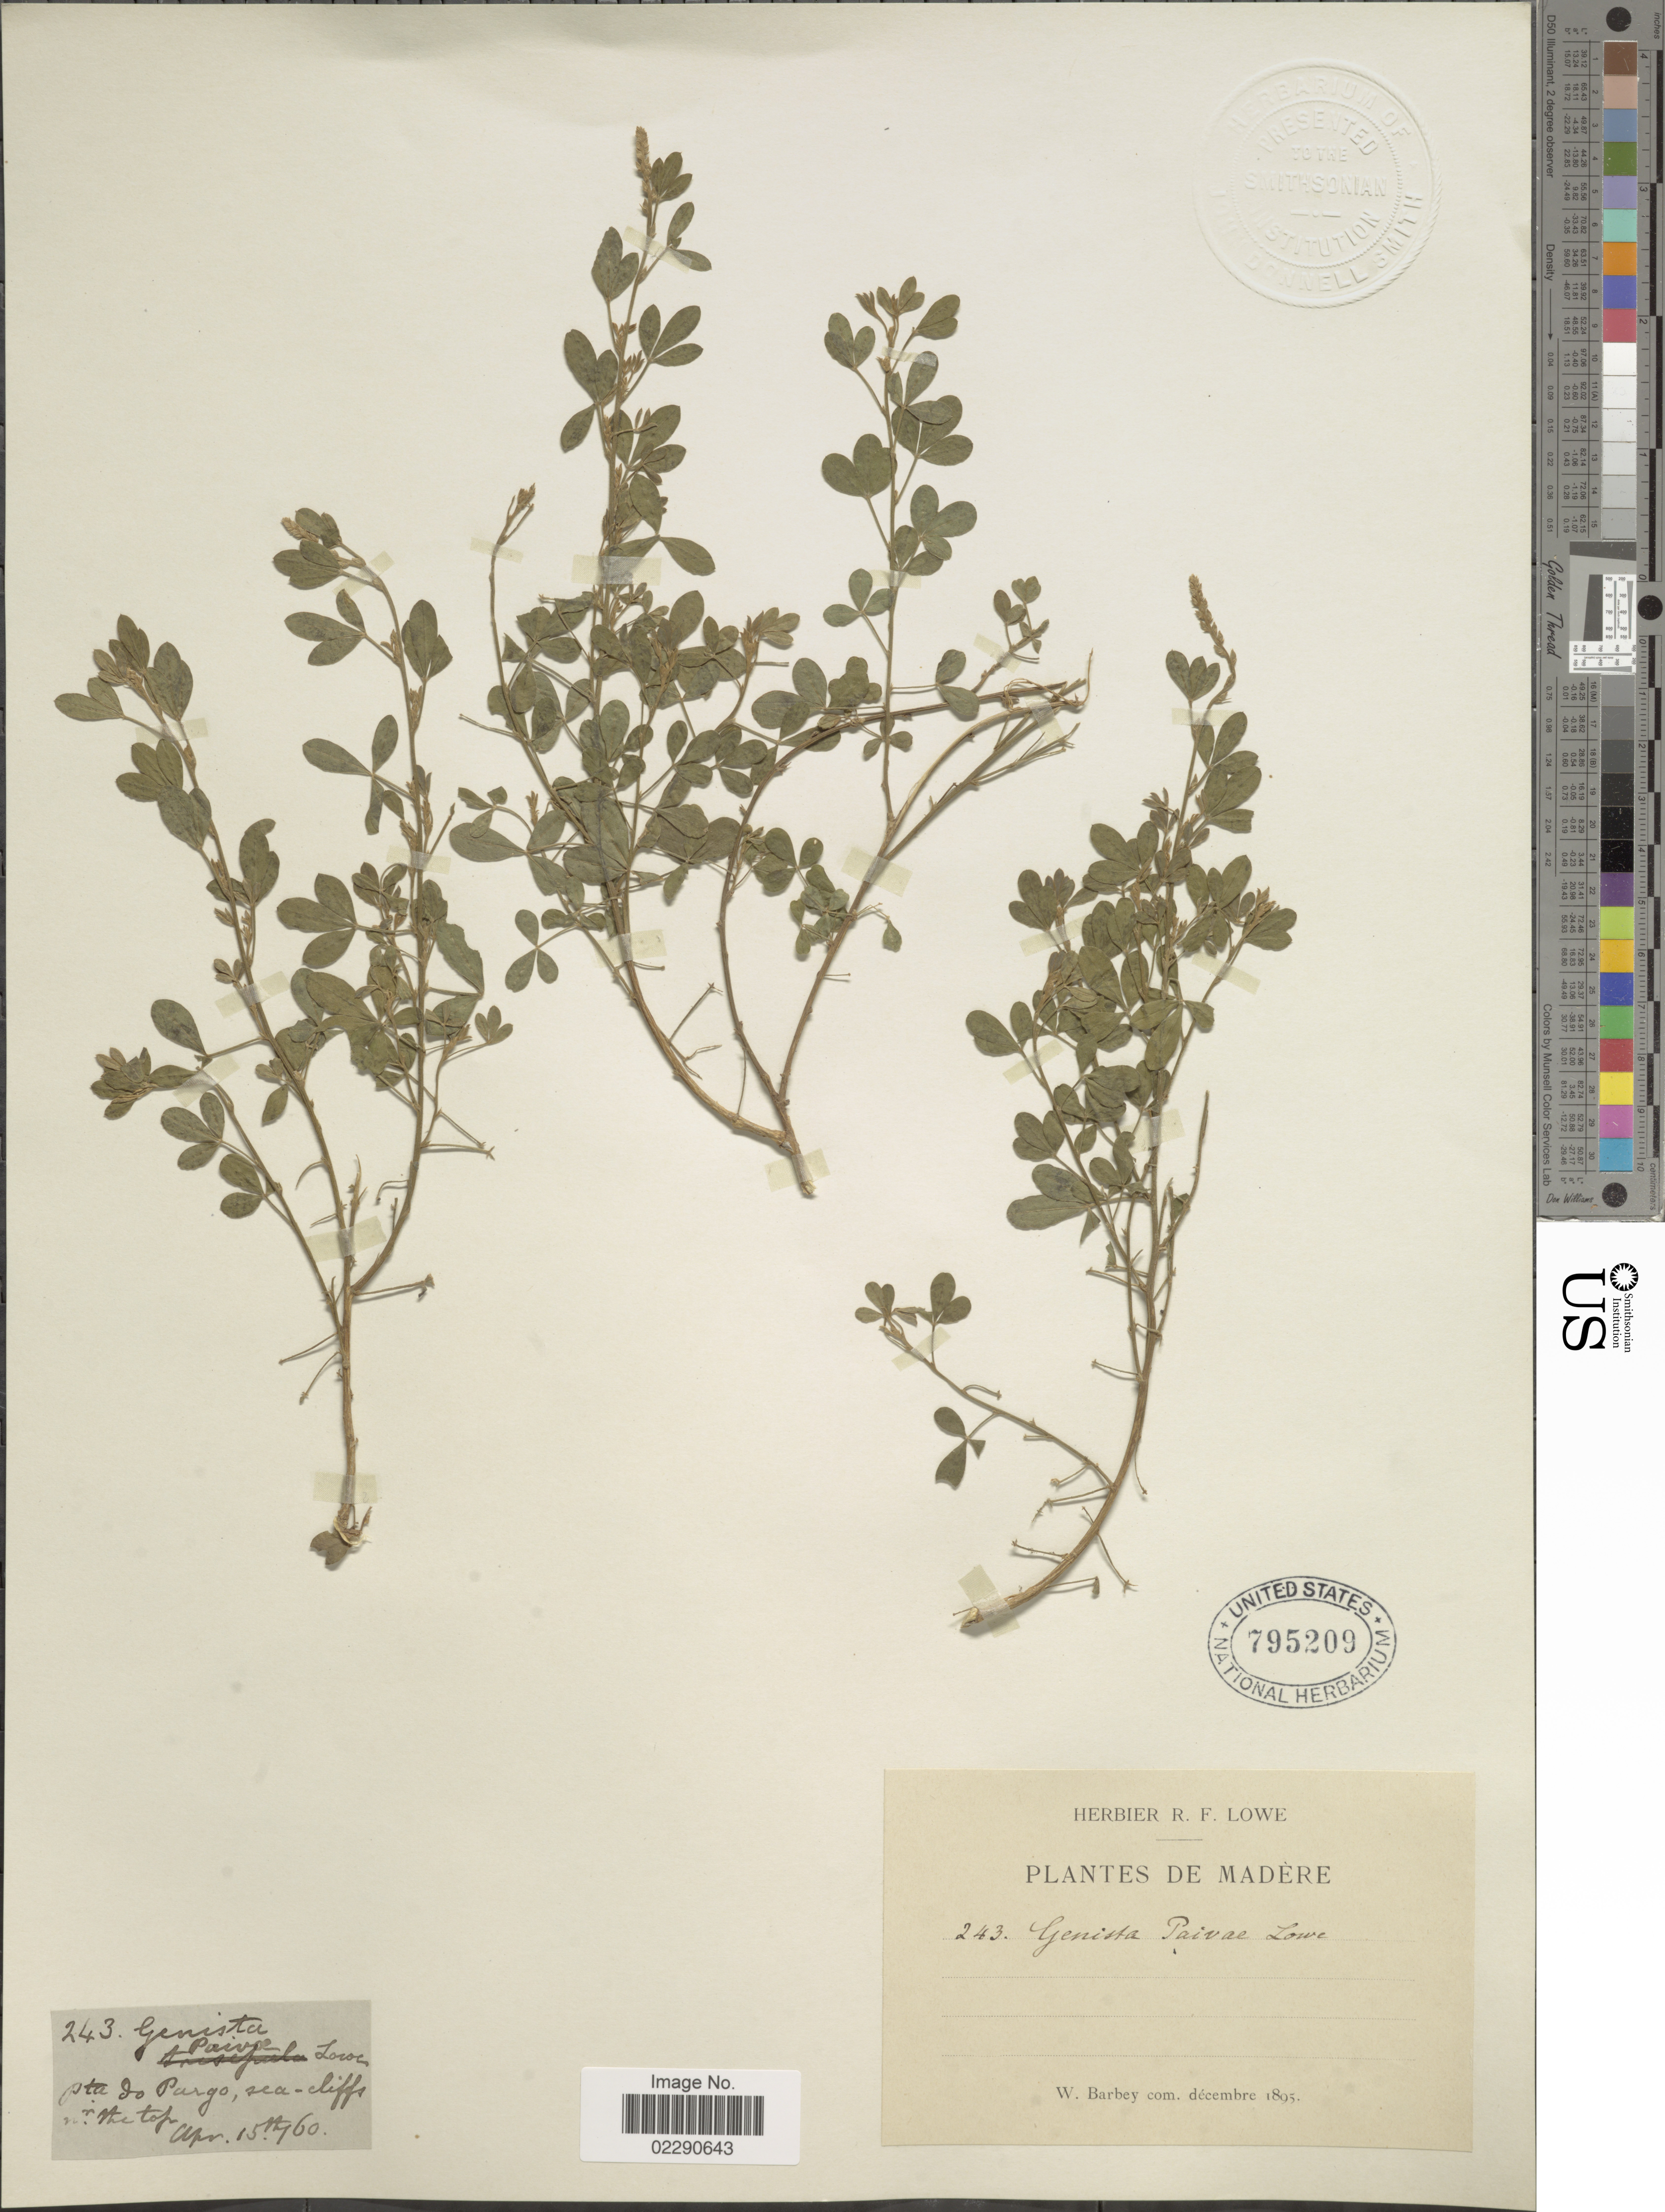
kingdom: Plantae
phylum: Tracheophyta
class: Magnoliopsida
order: Fabales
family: Fabaceae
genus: Genista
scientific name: Genista paivae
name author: Lowe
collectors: ex herb. R. F. Lowe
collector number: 243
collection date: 1960-04-15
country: Portugal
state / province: Madeira (Aut. Reg.)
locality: Madere, Pta do Pargo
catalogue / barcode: US 795209